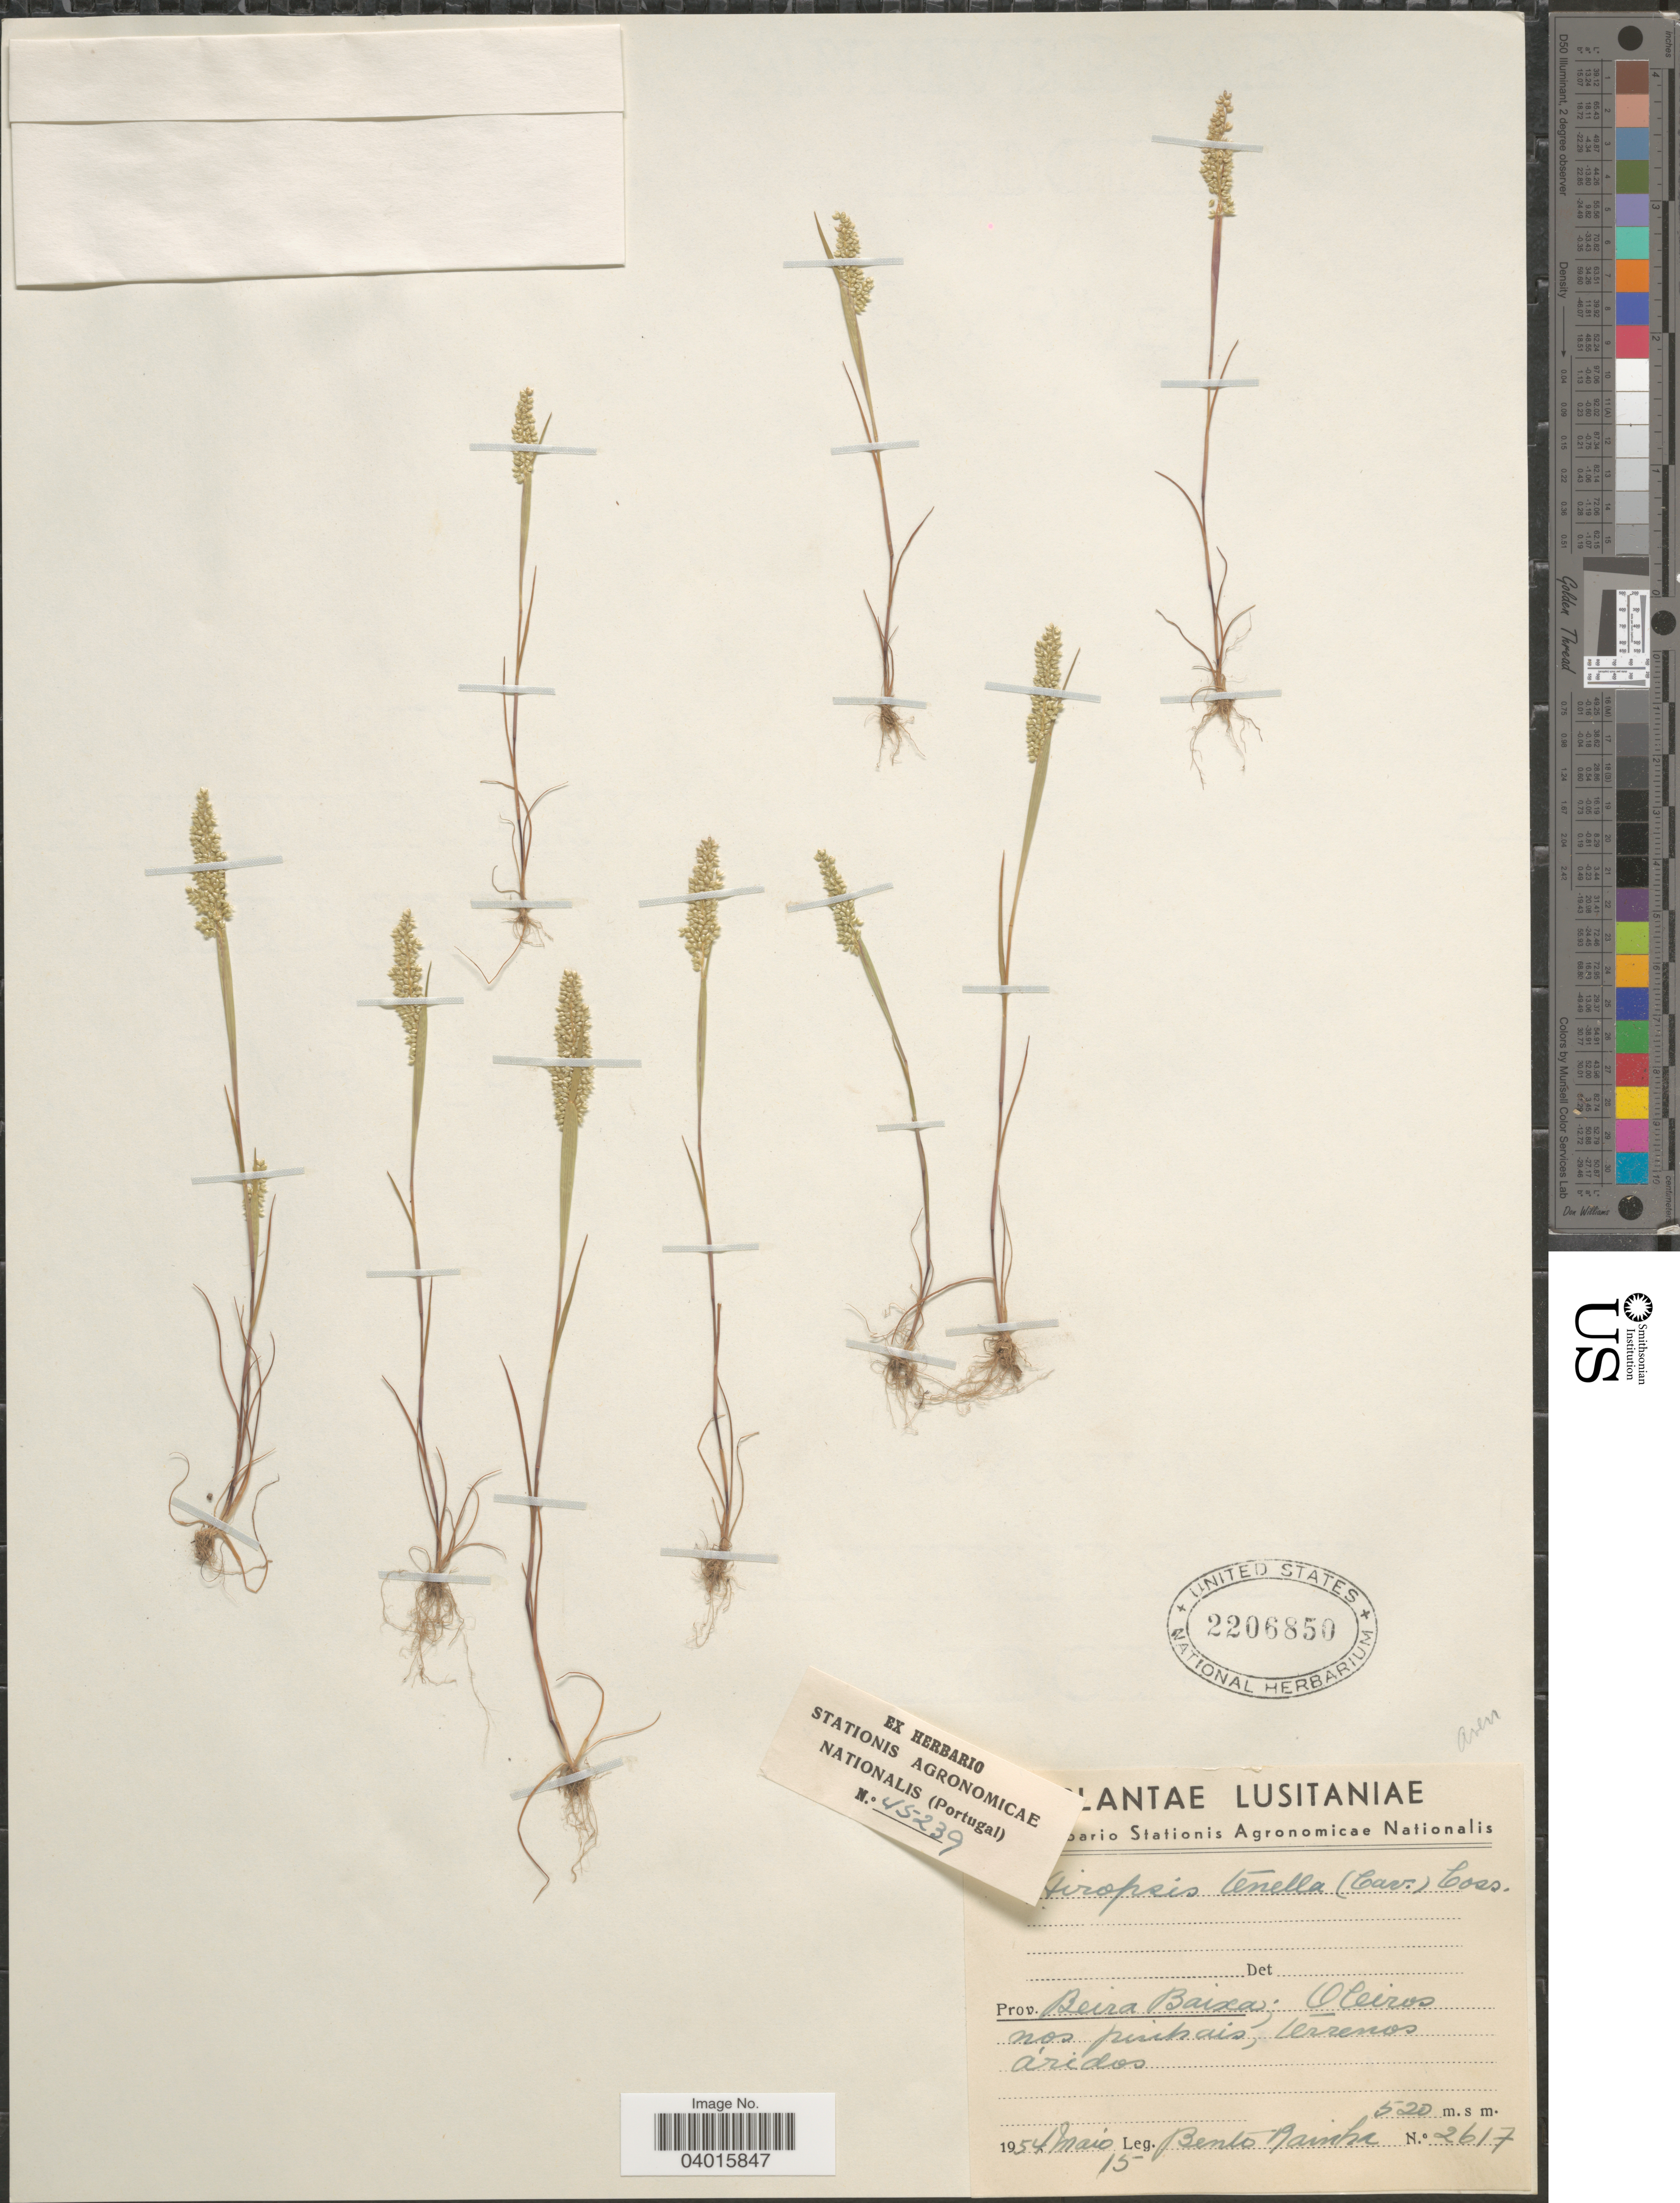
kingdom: Plantae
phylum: Tracheophyta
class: Liliopsida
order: Poales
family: Poaceae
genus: Airopsis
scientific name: Airopsis tenella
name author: Asch. & Graebn.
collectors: B. Rainha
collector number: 2617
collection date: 1954-05-15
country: Portugal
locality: Lusitaniae. Prov. Beira Baixa; Oleiros nos pinhais, terrenos áridos.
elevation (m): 520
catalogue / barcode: US 2206850